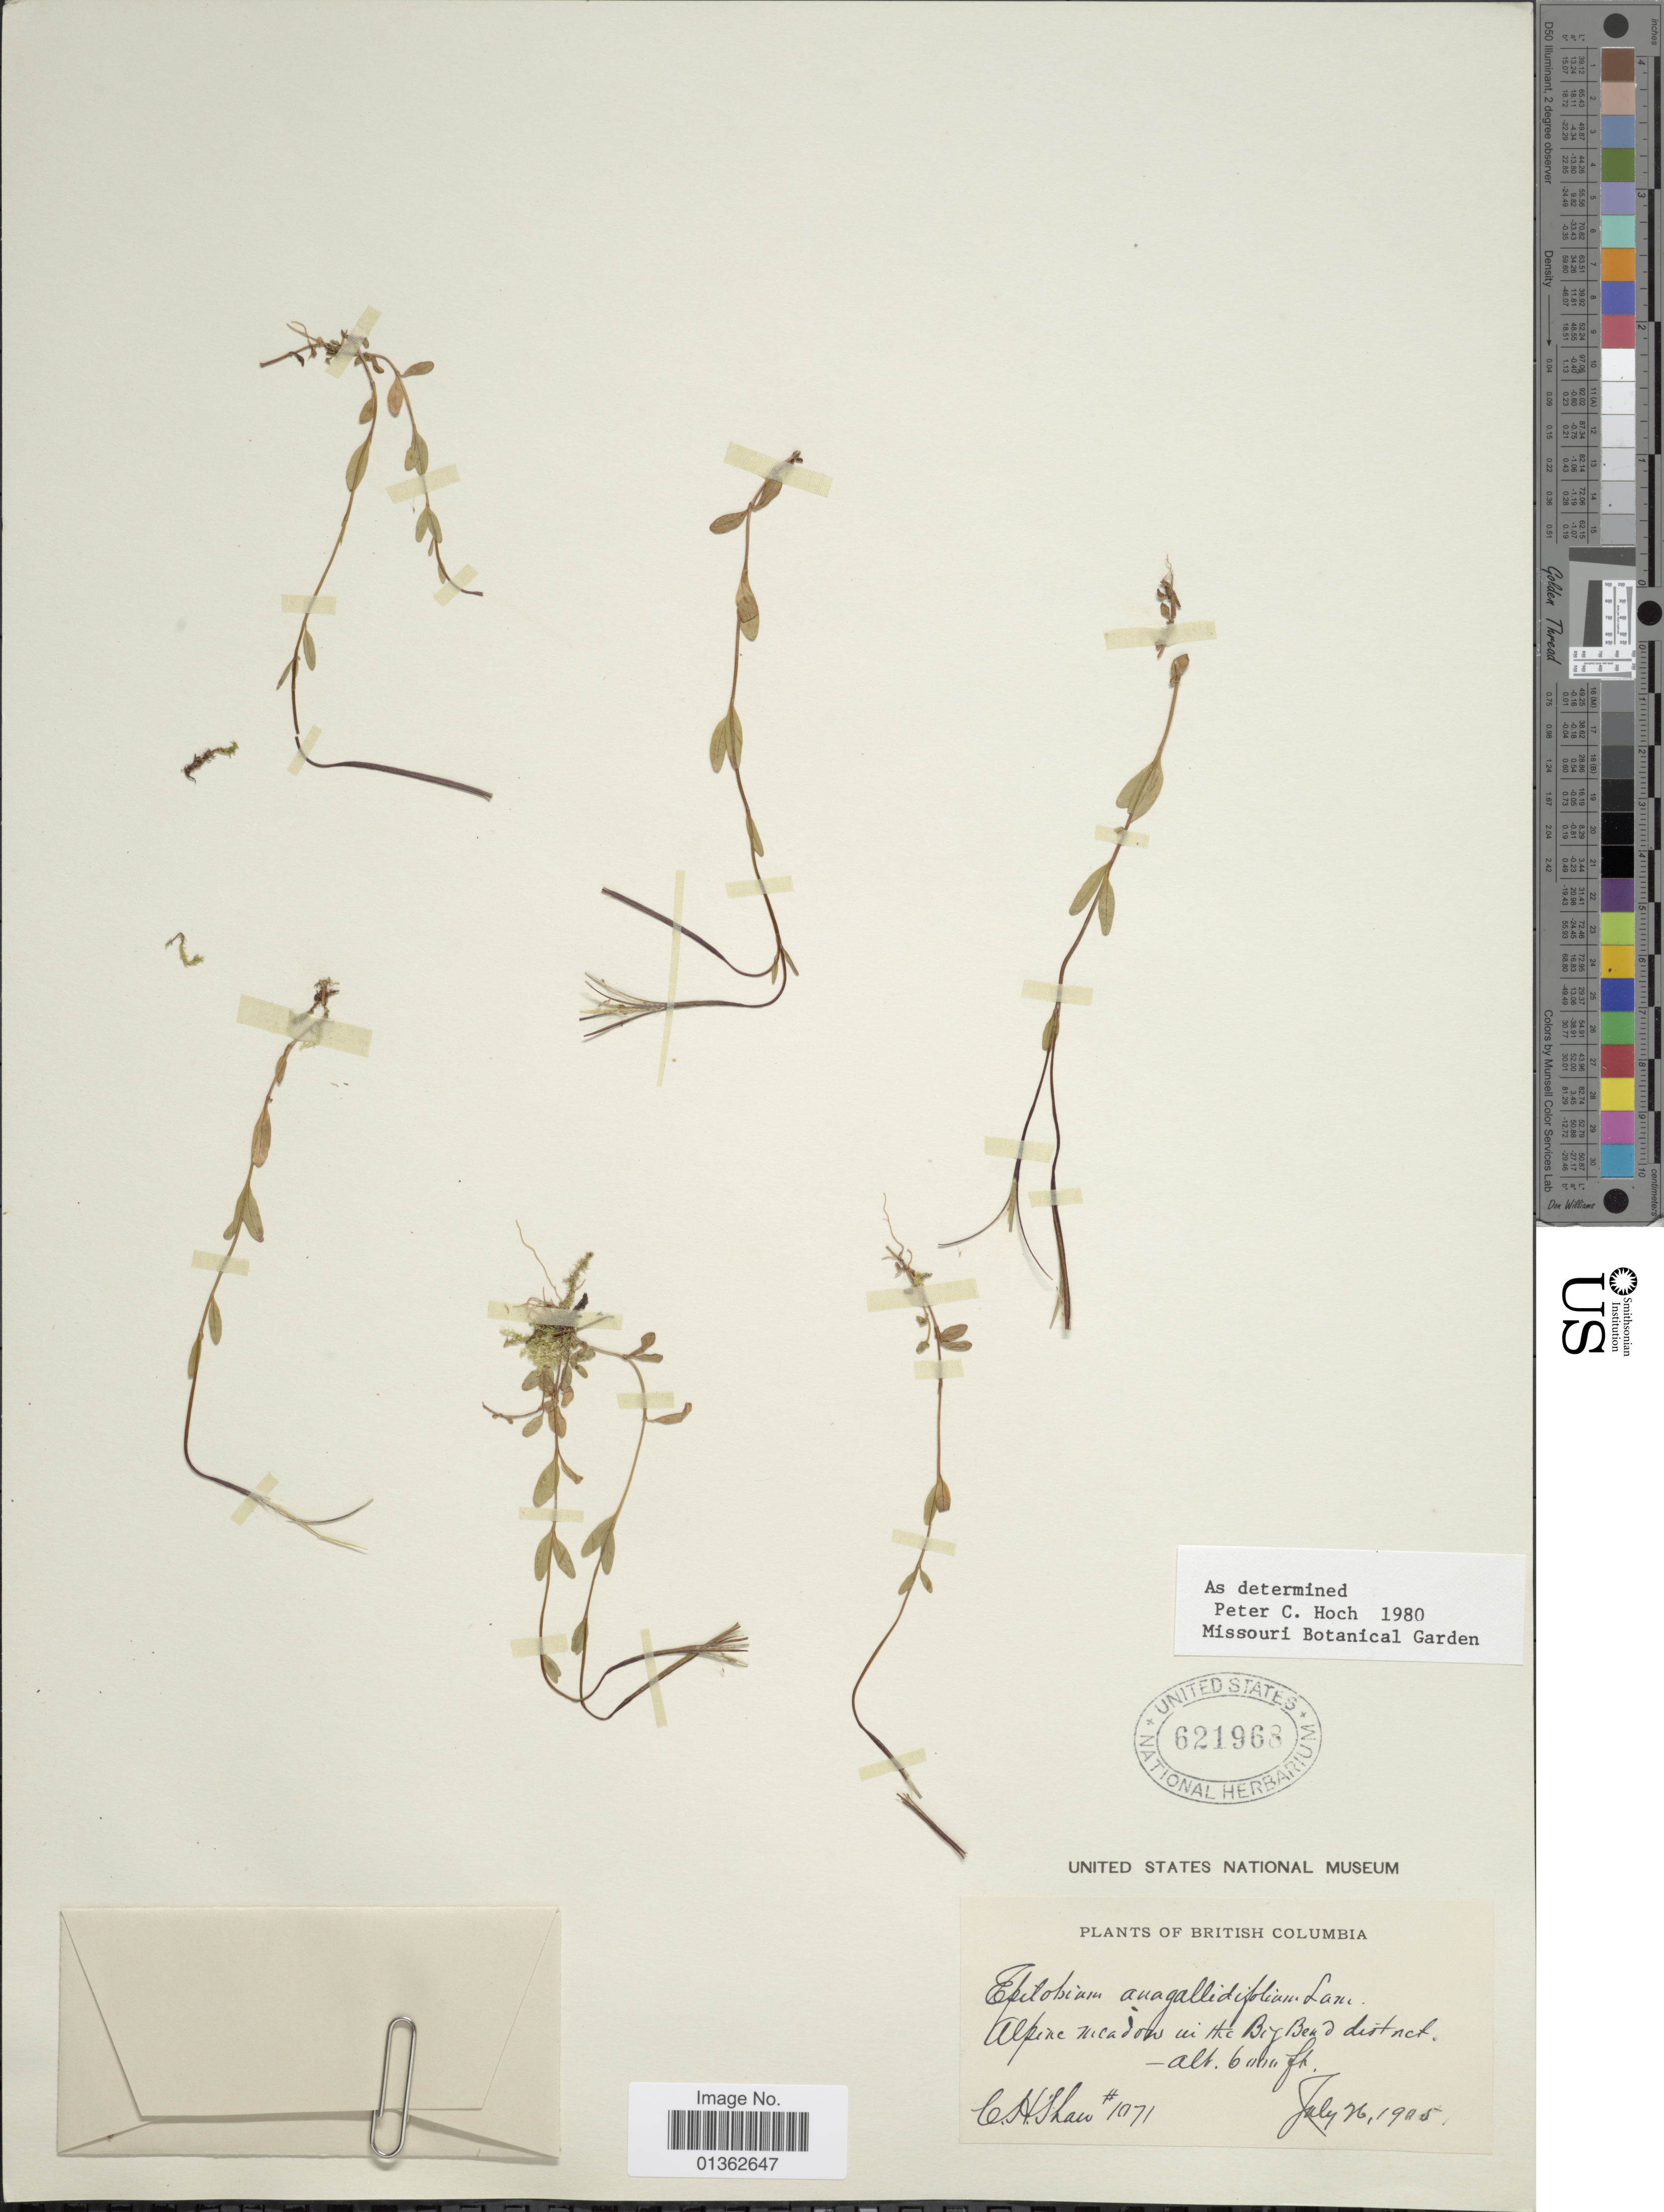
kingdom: Plantae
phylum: Tracheophyta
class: Magnoliopsida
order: Myrtales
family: Onagraceae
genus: Epilobium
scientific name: Epilobium anagallidifolium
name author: Lam.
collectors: C. H. Shaw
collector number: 1071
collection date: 1905-07-26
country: Canada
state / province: British Columbia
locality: Alpine meadow in the Big Bend district.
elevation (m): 1829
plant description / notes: Precise locality edit: Corrected "Alpine meadow in Acc Big Bend district" to "Alpine meadow in the Big Bend district."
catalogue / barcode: US 621968